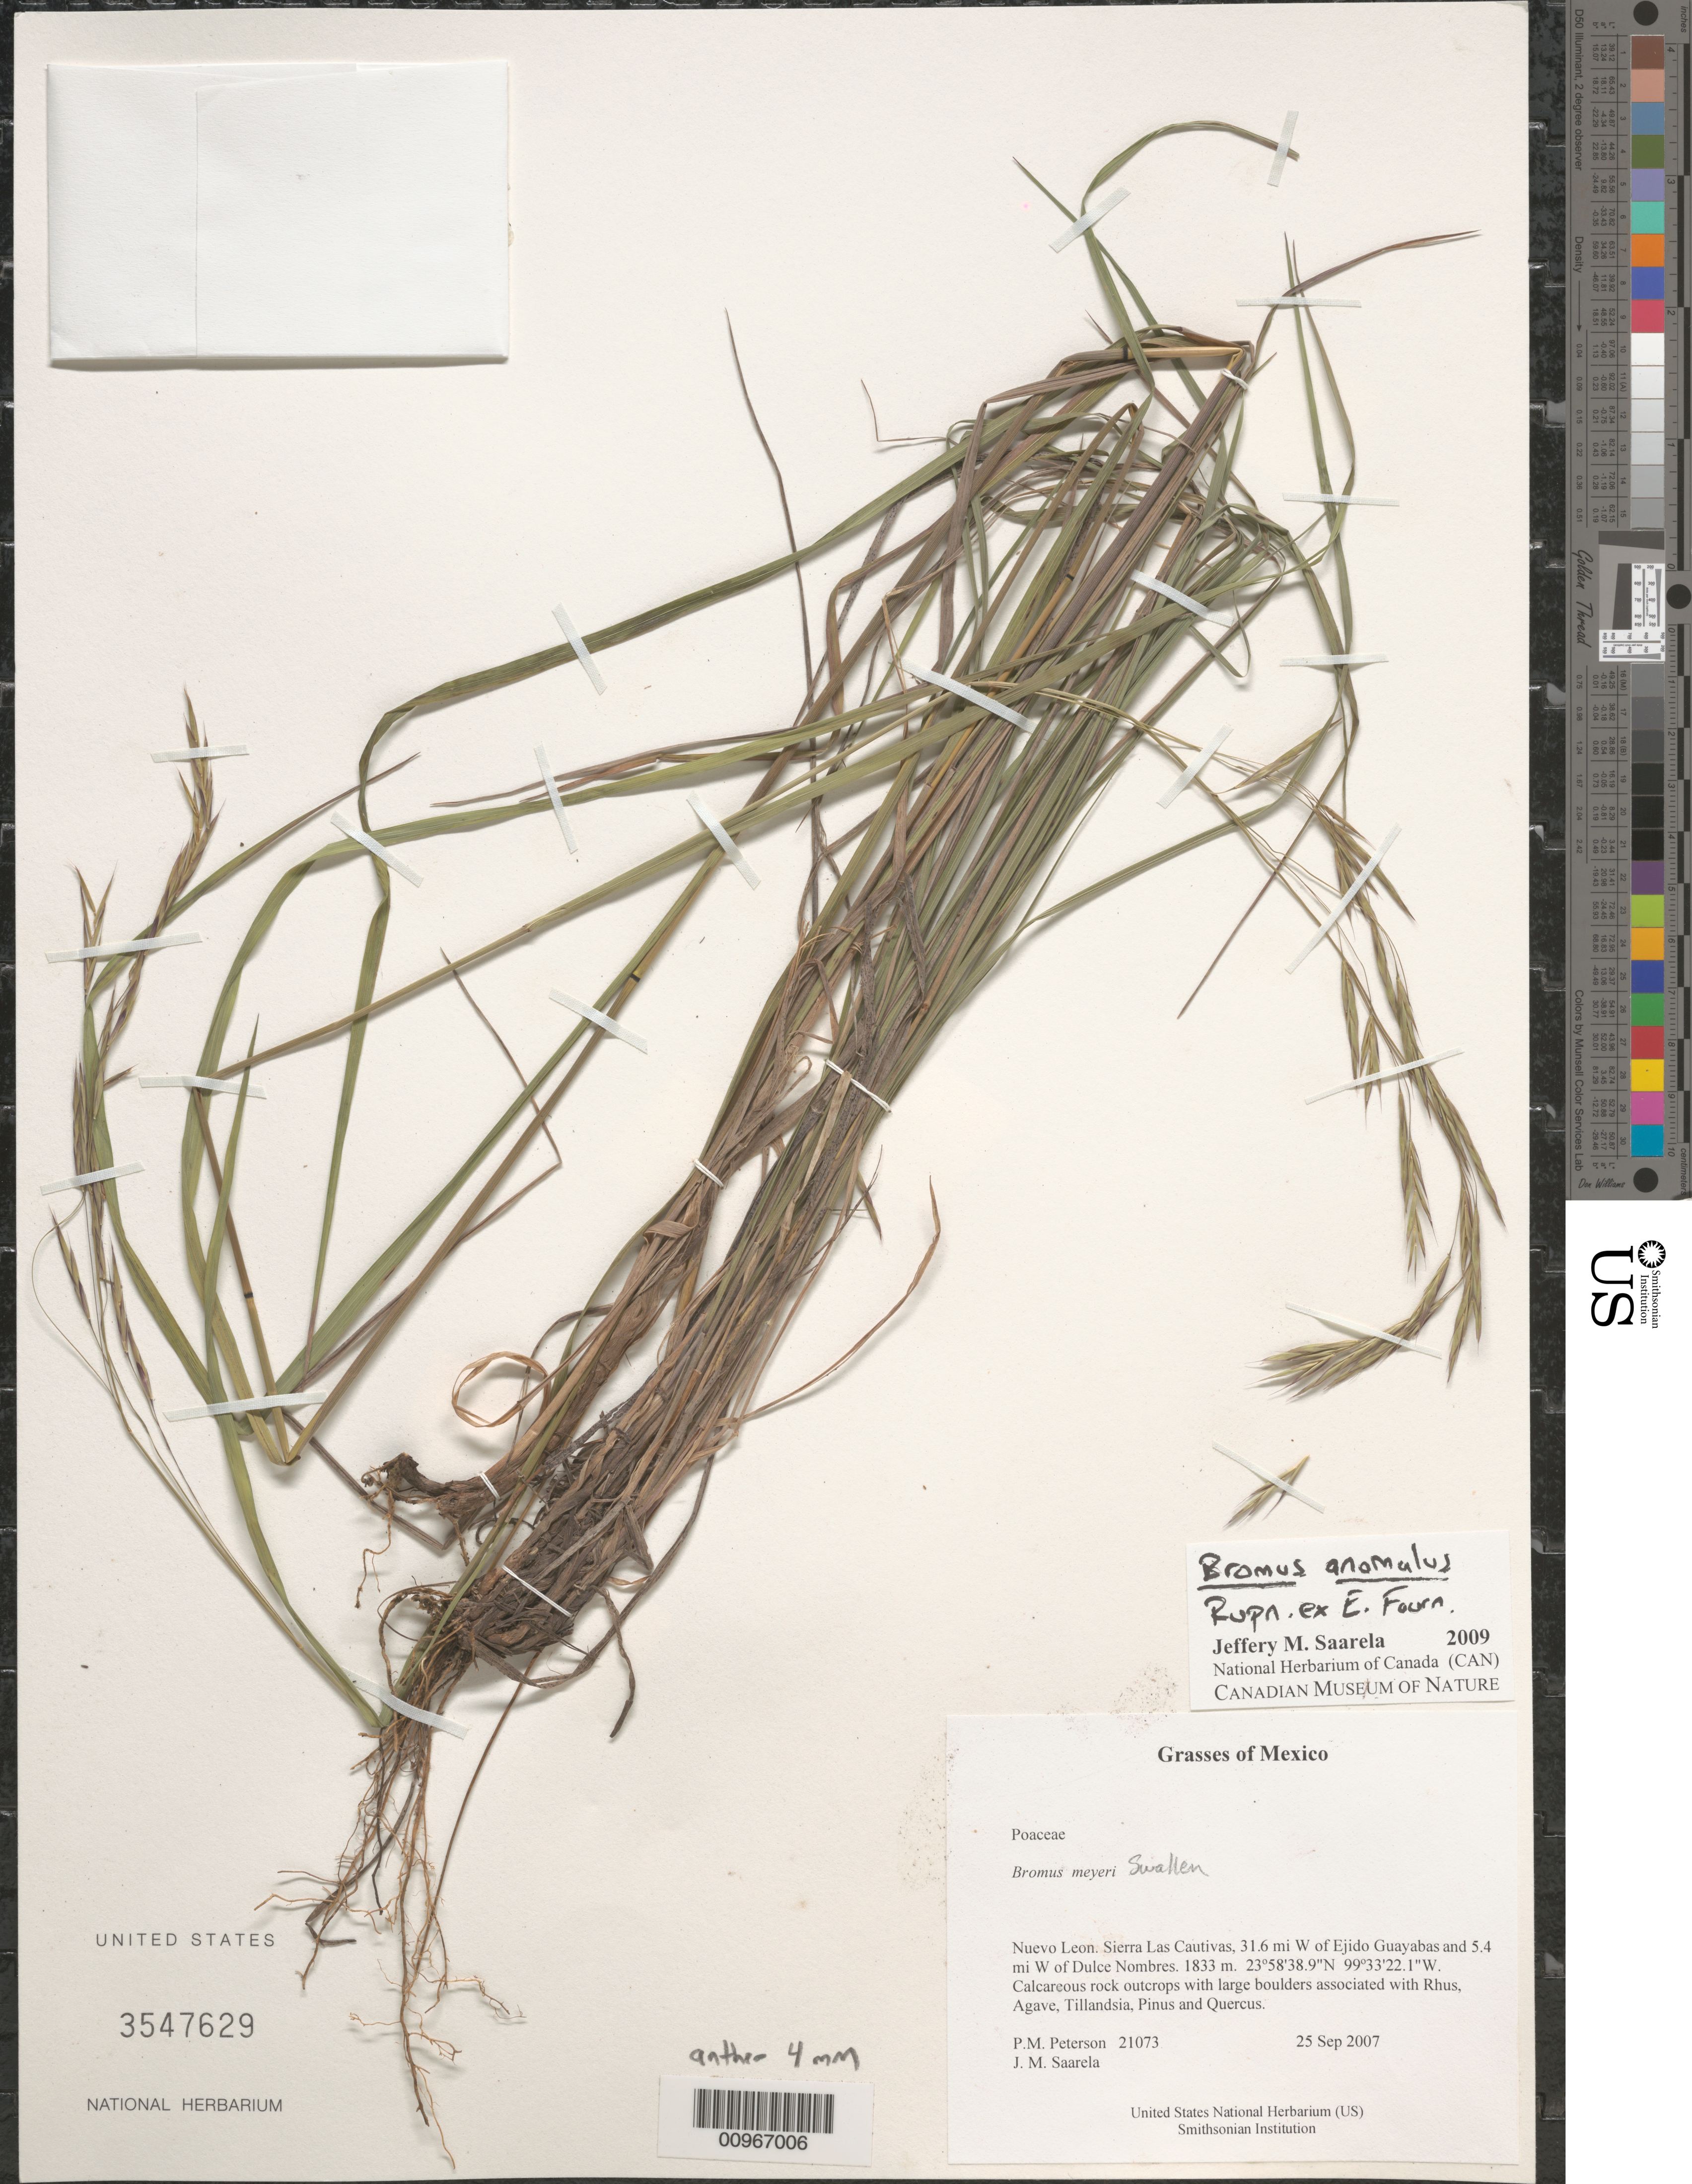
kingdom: Plantae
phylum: Tracheophyta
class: Liliopsida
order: Poales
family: Poaceae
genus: Bromus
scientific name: Bromus anomalus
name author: Rupr. ex E. Fourn.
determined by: Saarela, J. M., (CAN), Canadian Museum of Nature (CANADA)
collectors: P. M. Peterson & J. Saarela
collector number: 21073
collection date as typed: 25 Sep 2007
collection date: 2007-09-25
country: Mexico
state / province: Nuevo León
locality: Sierra Las Cautivas, 31.6 mi W of Ejido Guayabas and 5.4 mi W of Dulce Nombres.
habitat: Calcareous rock outcrops with large boulders associated with Rhus, Agave, Tillandsia, Pinus and Quercus.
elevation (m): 1833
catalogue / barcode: US 3547629